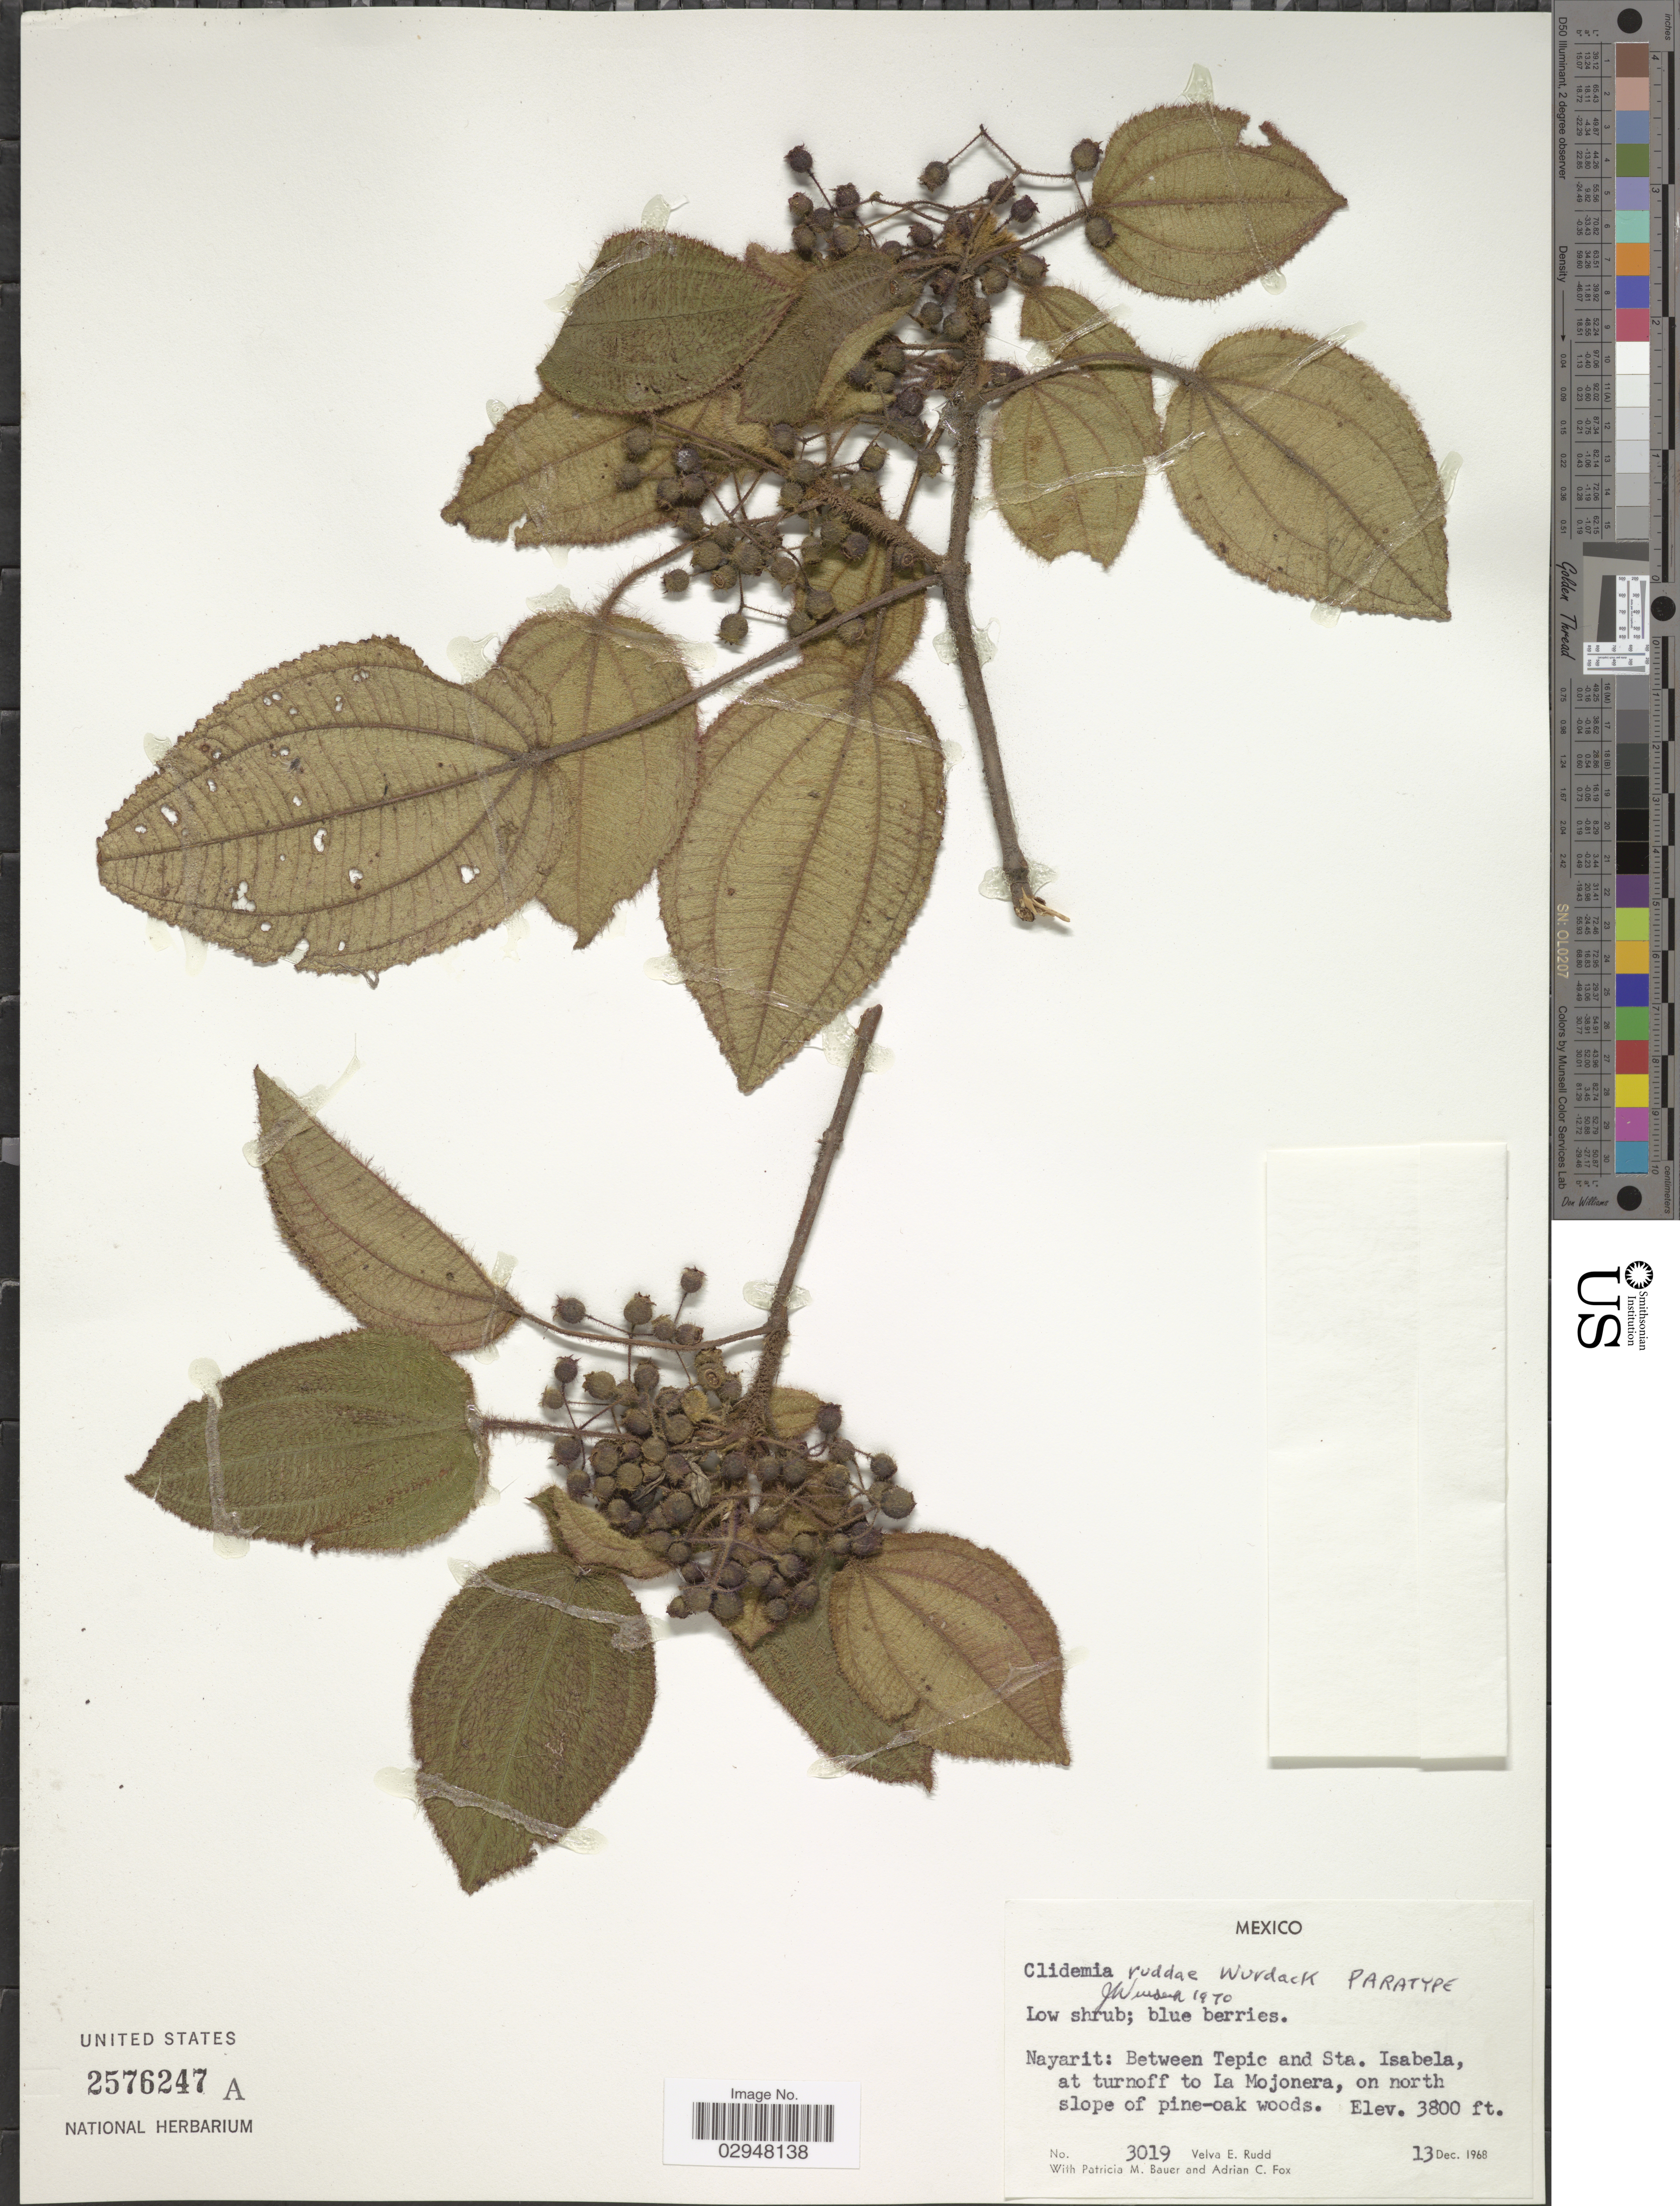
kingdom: Plantae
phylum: Tracheophyta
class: Magnoliopsida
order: Myrtales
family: Melastomataceae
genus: Clidemia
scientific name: Clidemia ruddae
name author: Wurdack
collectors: V. E. Rudd, P. Bauer & A. Fox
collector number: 3019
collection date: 1968-12-13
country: Mexico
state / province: Nayarit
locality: Between Tepic and Sta. Isabela, at turnoff to La Mojonera, on north slope of pine-oak woods.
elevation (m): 1158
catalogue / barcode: US 2576247A